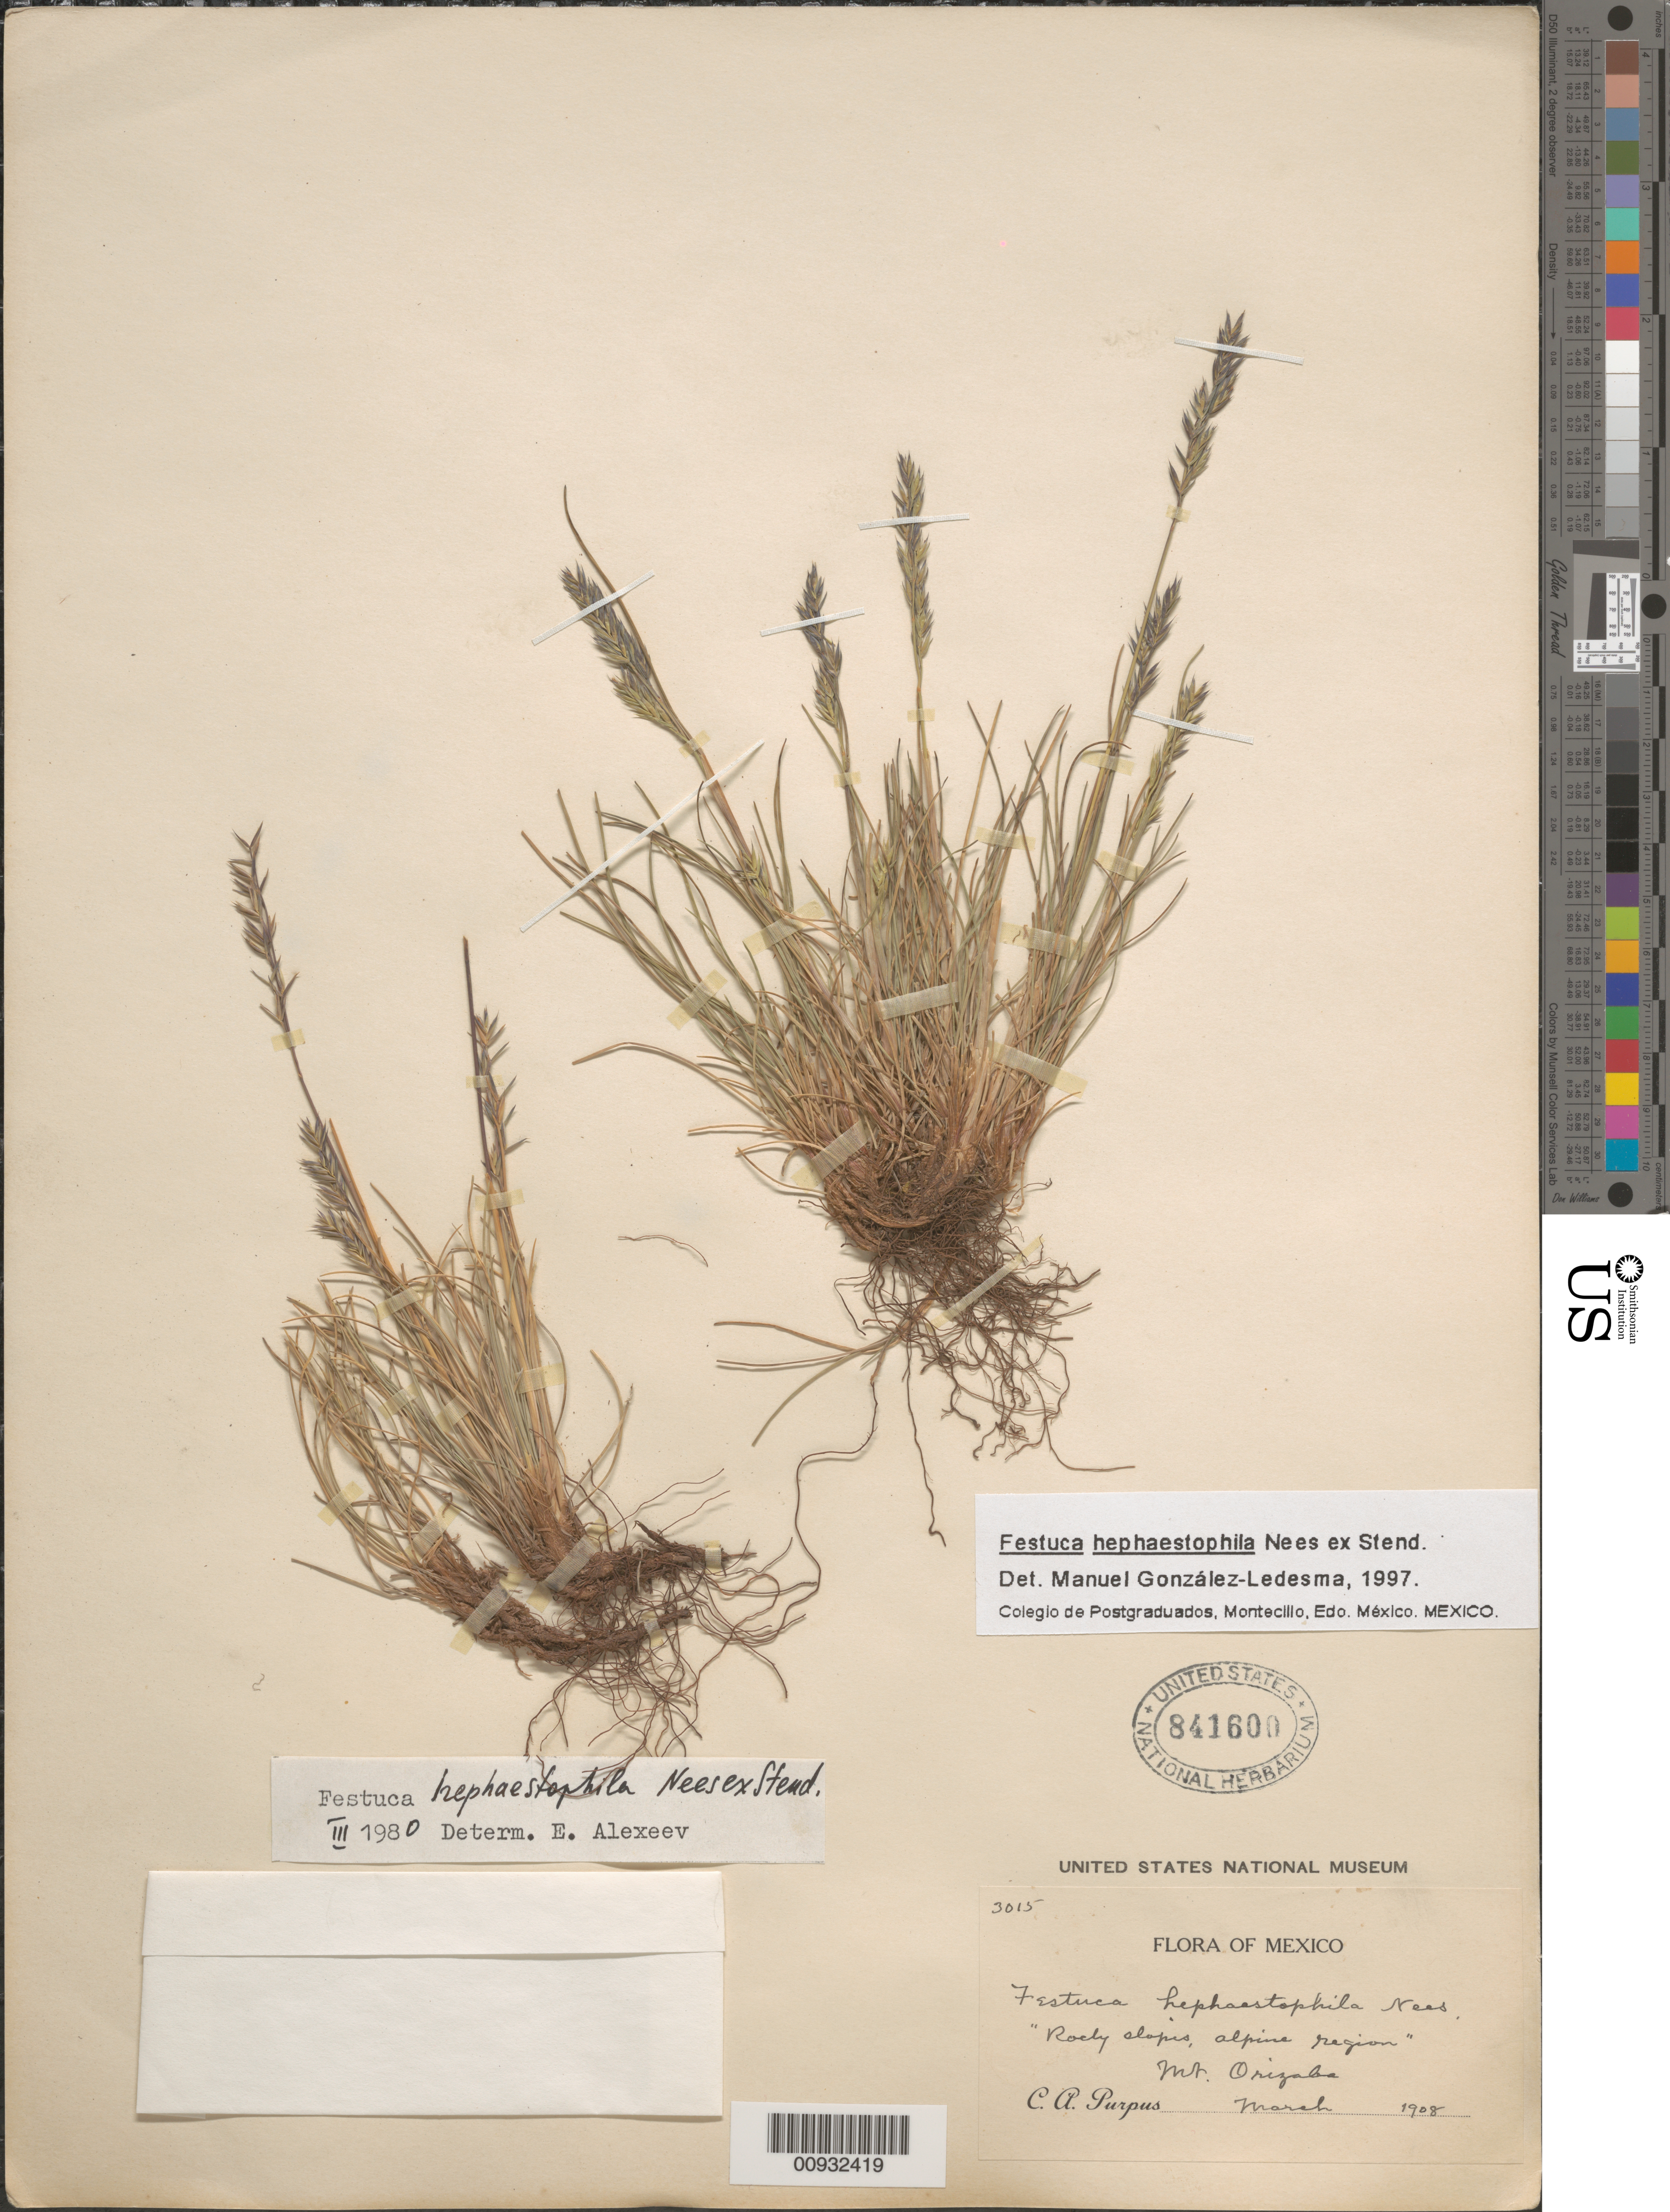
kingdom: Plantae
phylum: Tracheophyta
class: Liliopsida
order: Poales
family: Poaceae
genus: Festuca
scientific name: Festuca hephaestophila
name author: Nees ex Steud.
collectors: J. A. Purpus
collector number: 3015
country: Mexico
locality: Mt. Orizaba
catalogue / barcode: US 841600